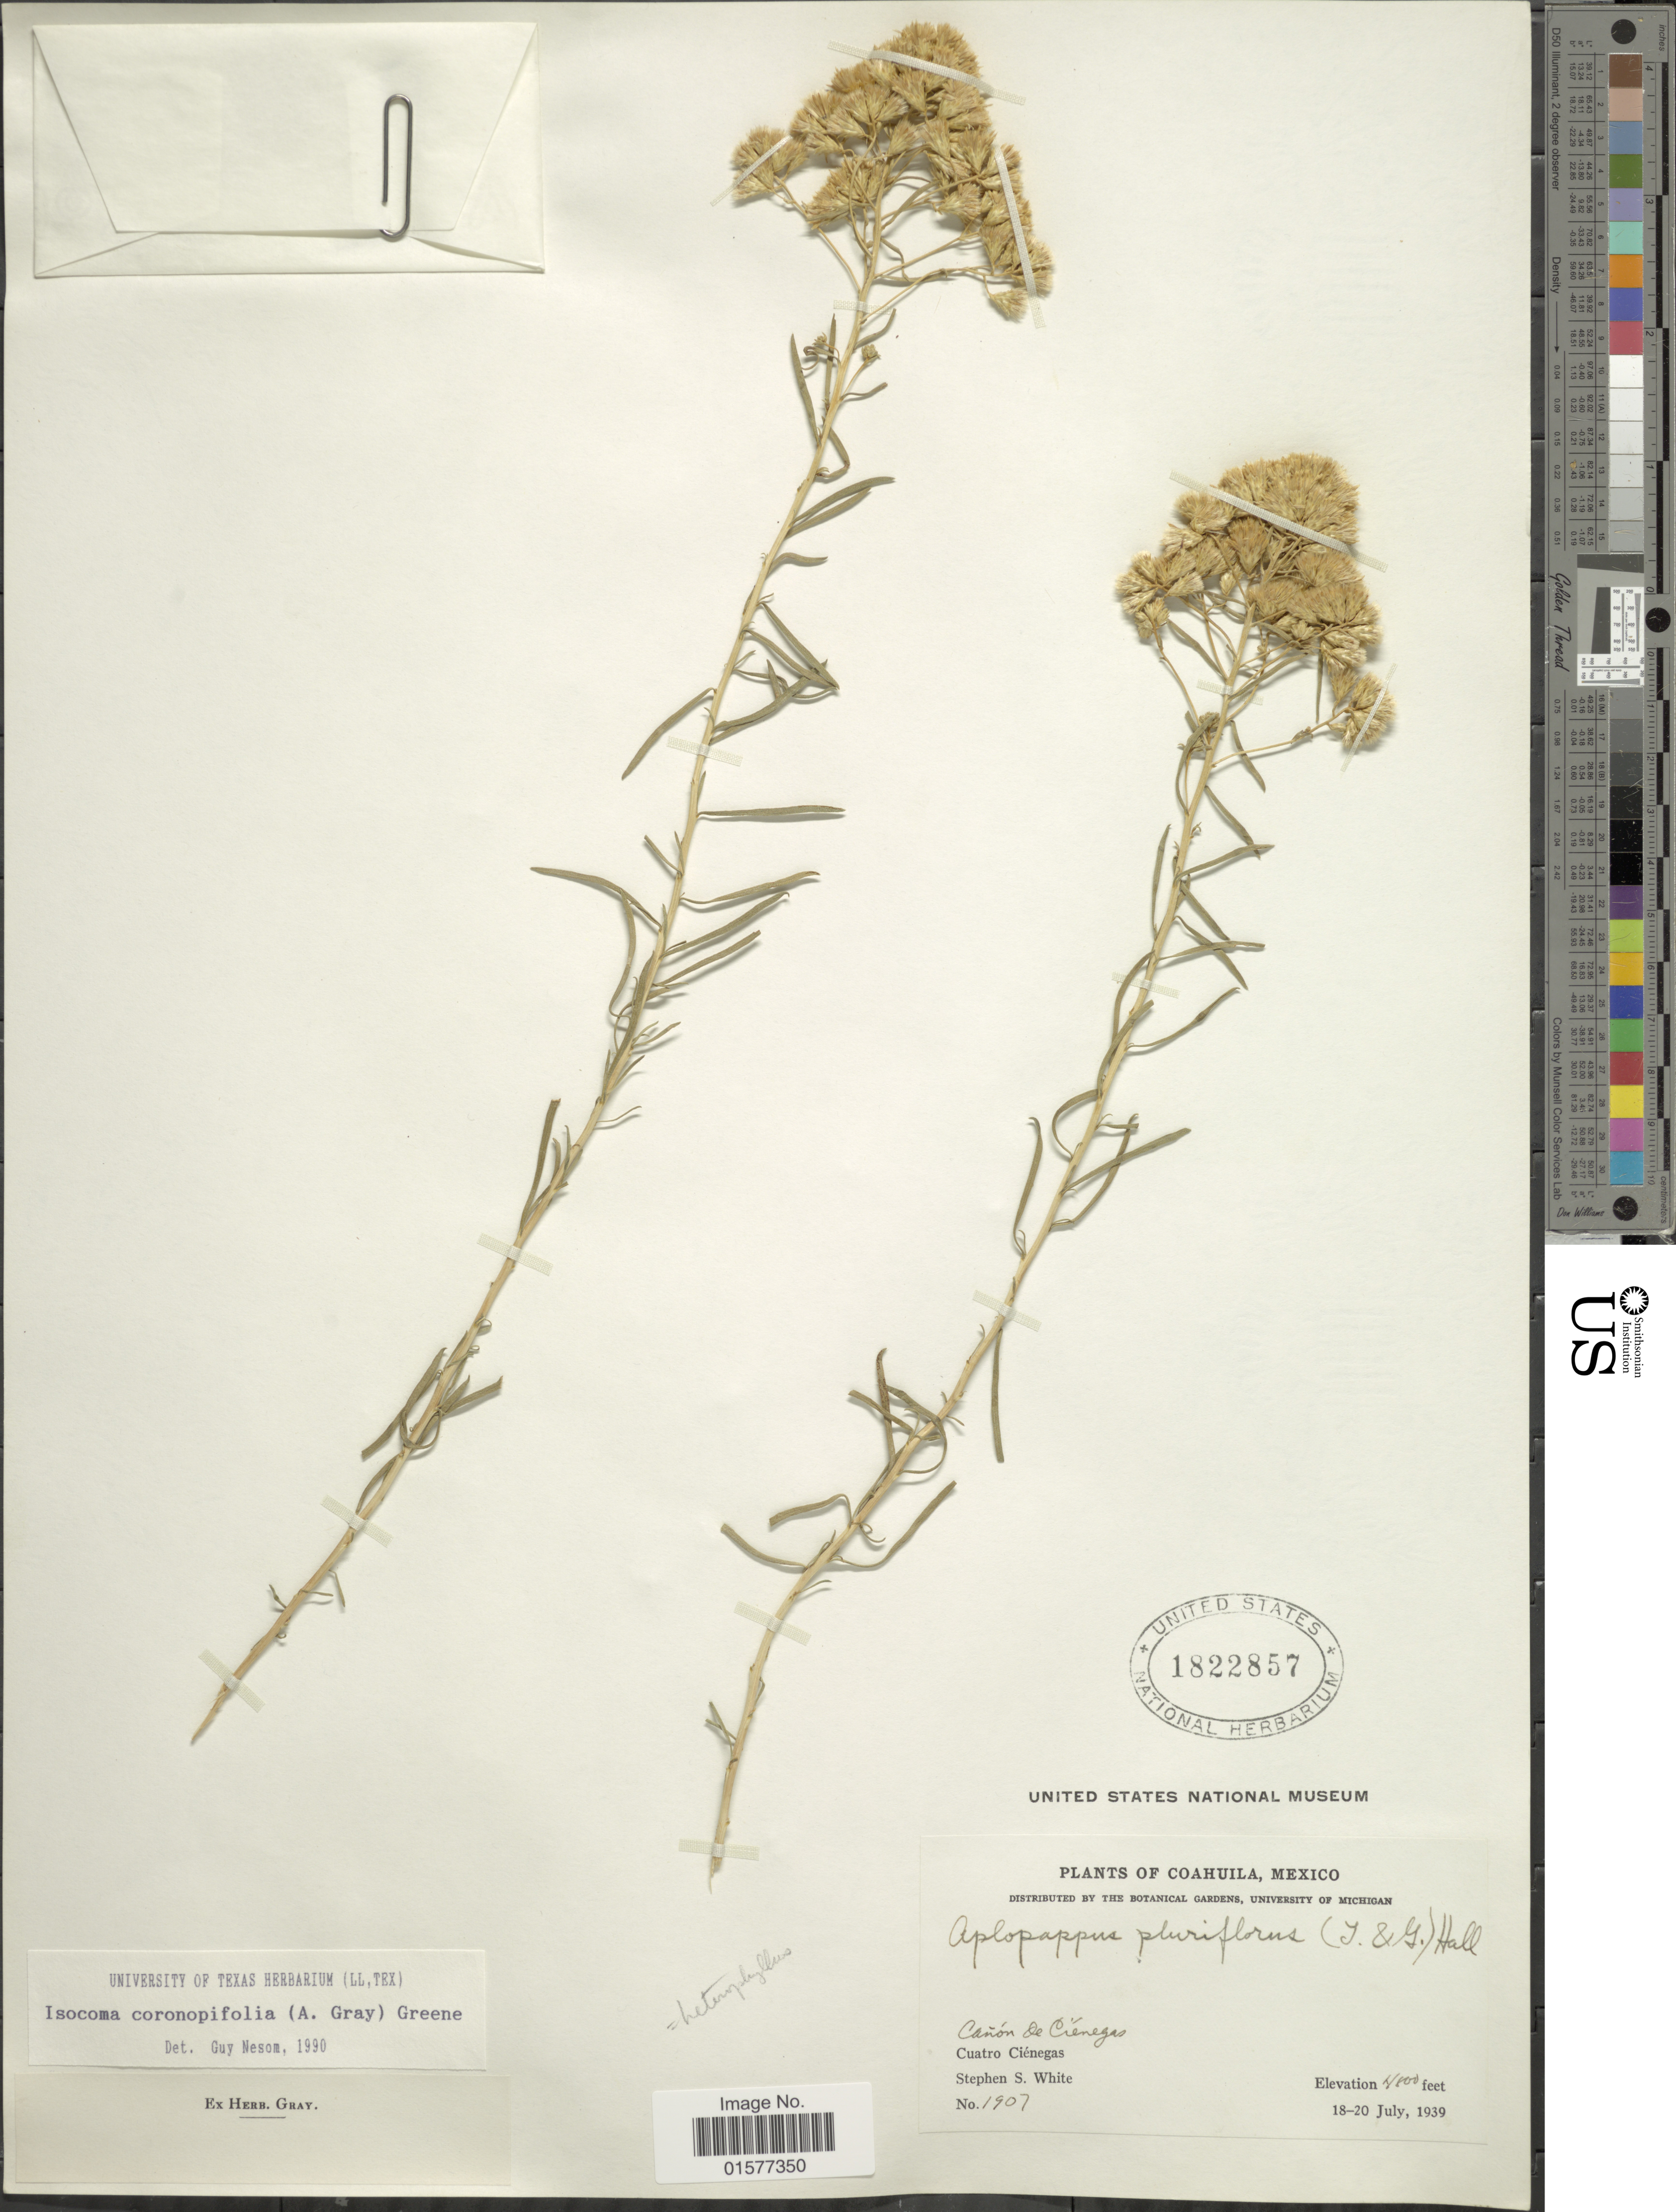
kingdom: Plantae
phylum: Tracheophyta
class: Magnoliopsida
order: Asterales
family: Asteraceae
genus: Isocoma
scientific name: Isocoma coronopifolia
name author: (A. Gray) Greene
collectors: S. S. White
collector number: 1907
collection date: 1939-07-18/1939-07-20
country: Mexico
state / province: Coahuila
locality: Canon de Cienegas, Cuatro Cienegas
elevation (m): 1463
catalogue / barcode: US 1822857